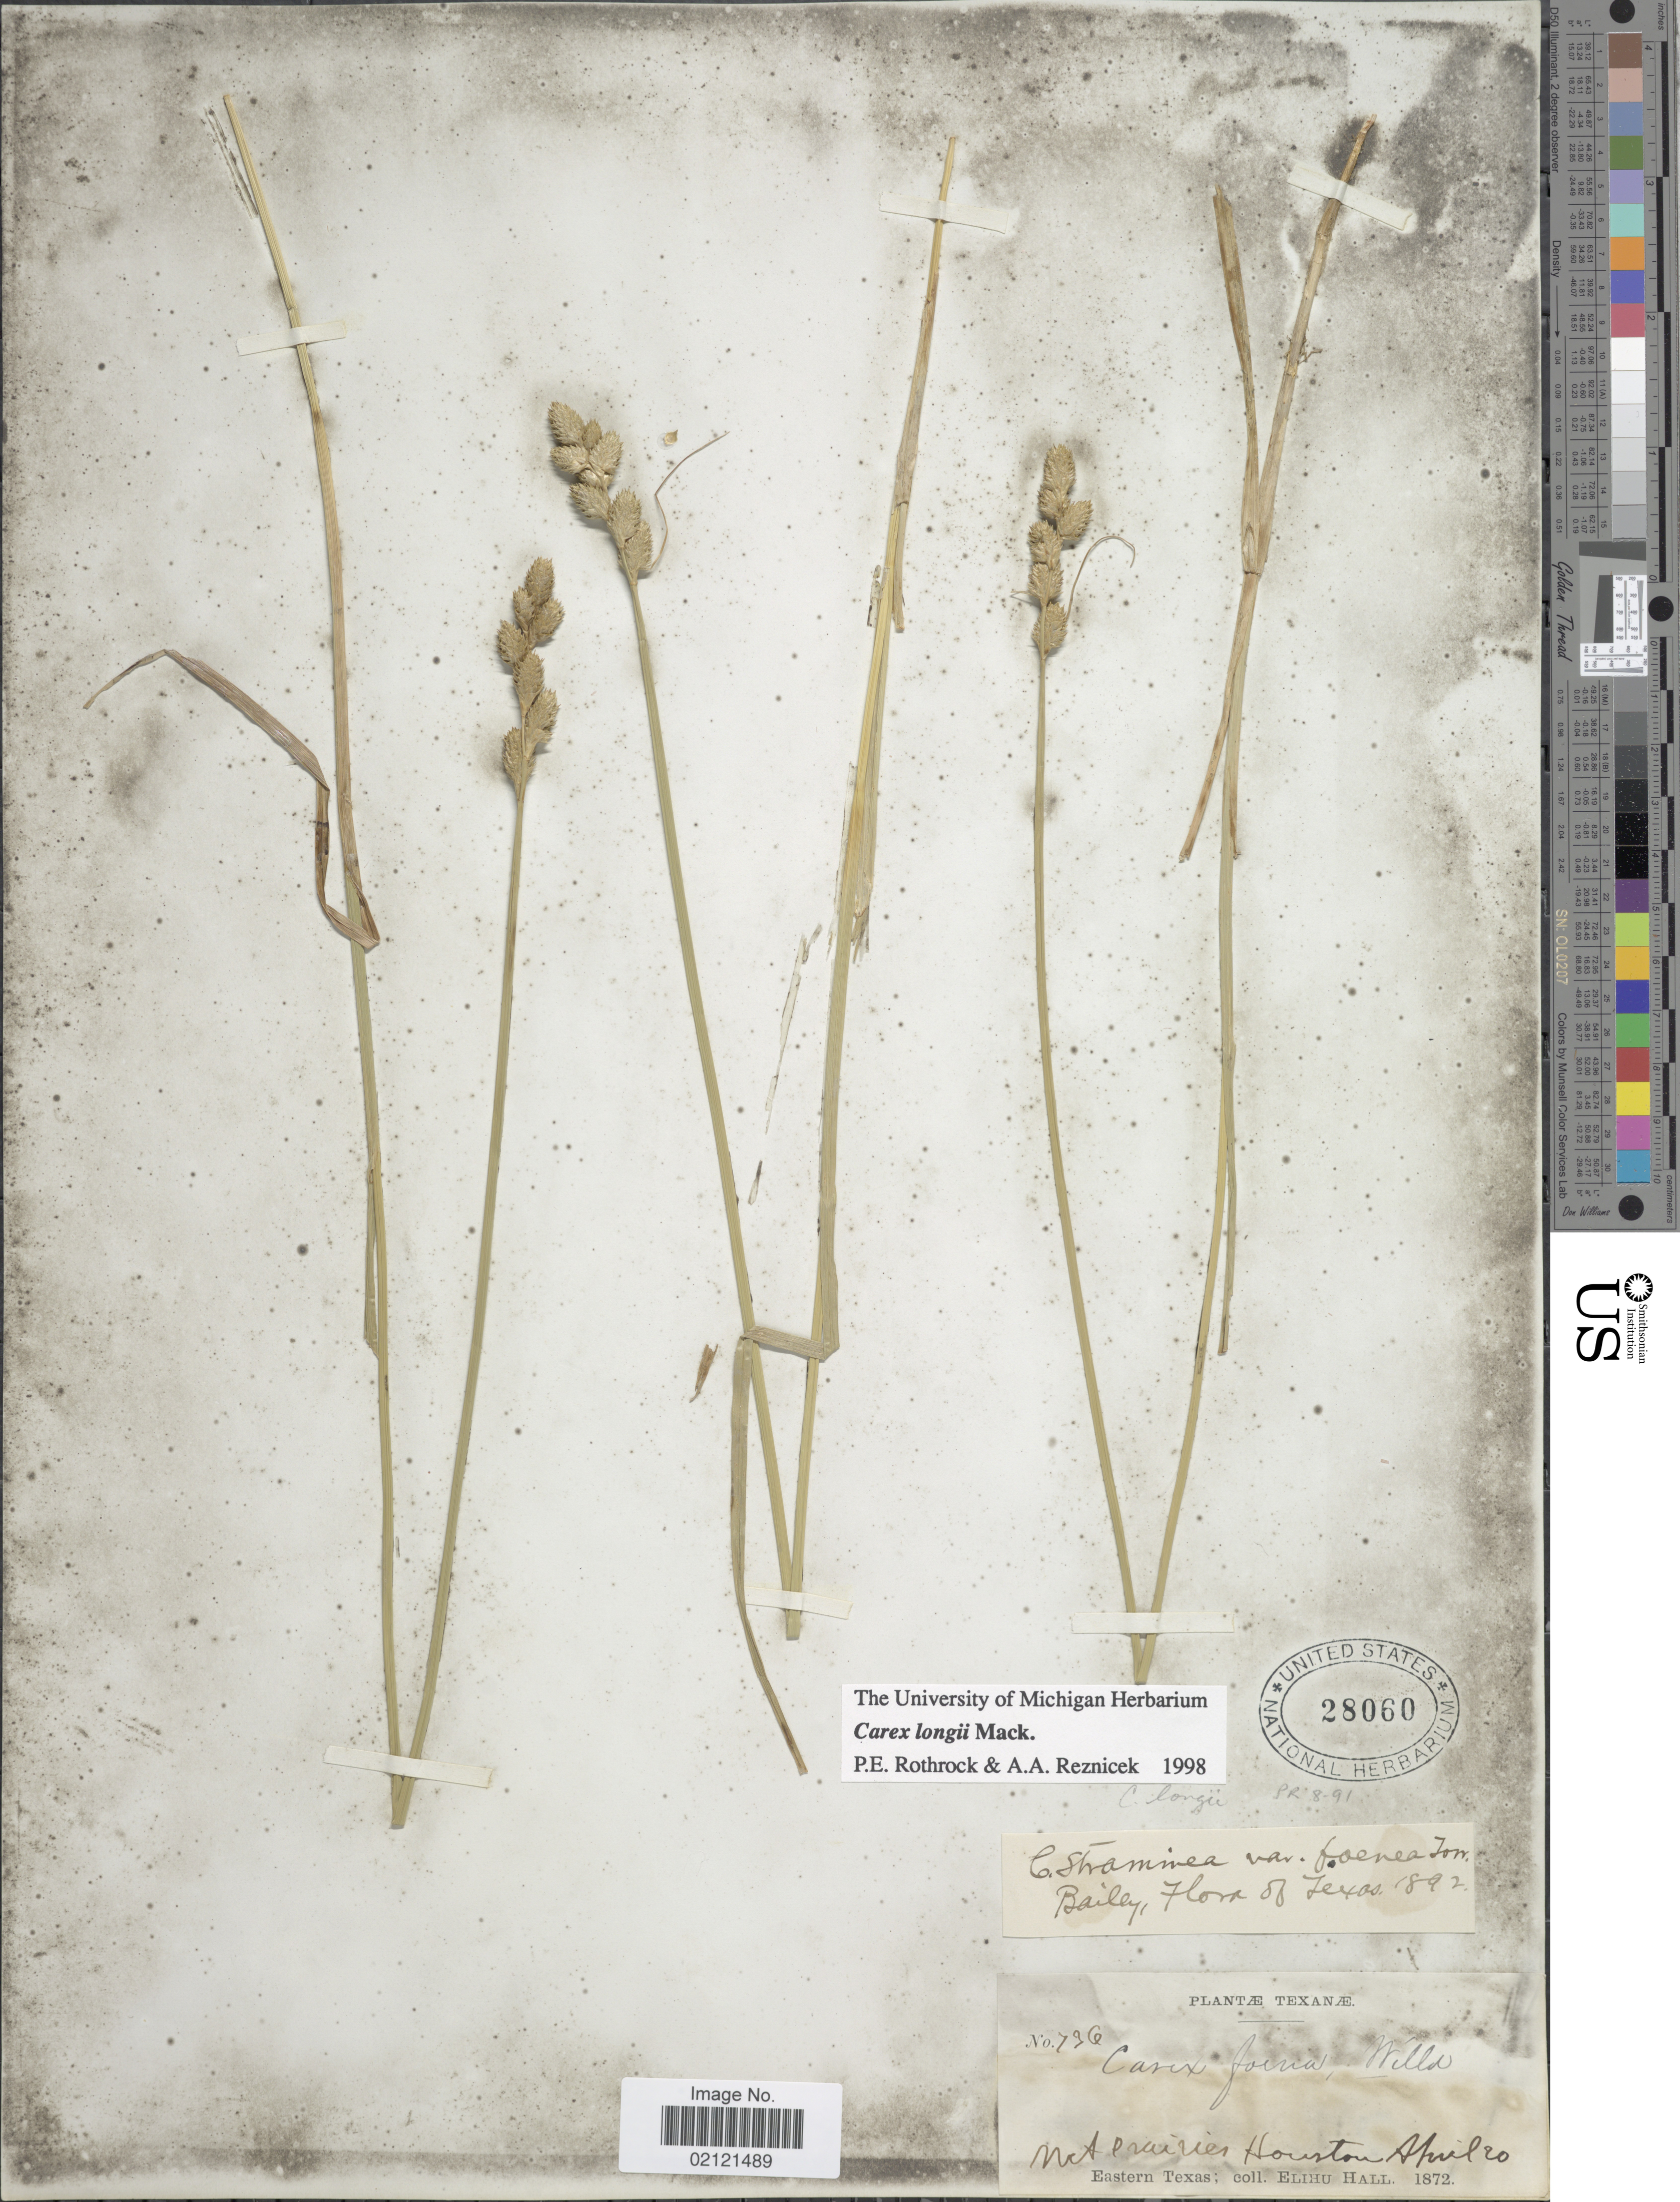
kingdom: Plantae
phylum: Tracheophyta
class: Liliopsida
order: Poales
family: Cyperaceae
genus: Carex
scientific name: Carex longii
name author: Mack.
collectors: E. Hall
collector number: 736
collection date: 1872-04-20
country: United States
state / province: Texas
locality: Houston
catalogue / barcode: US 28060